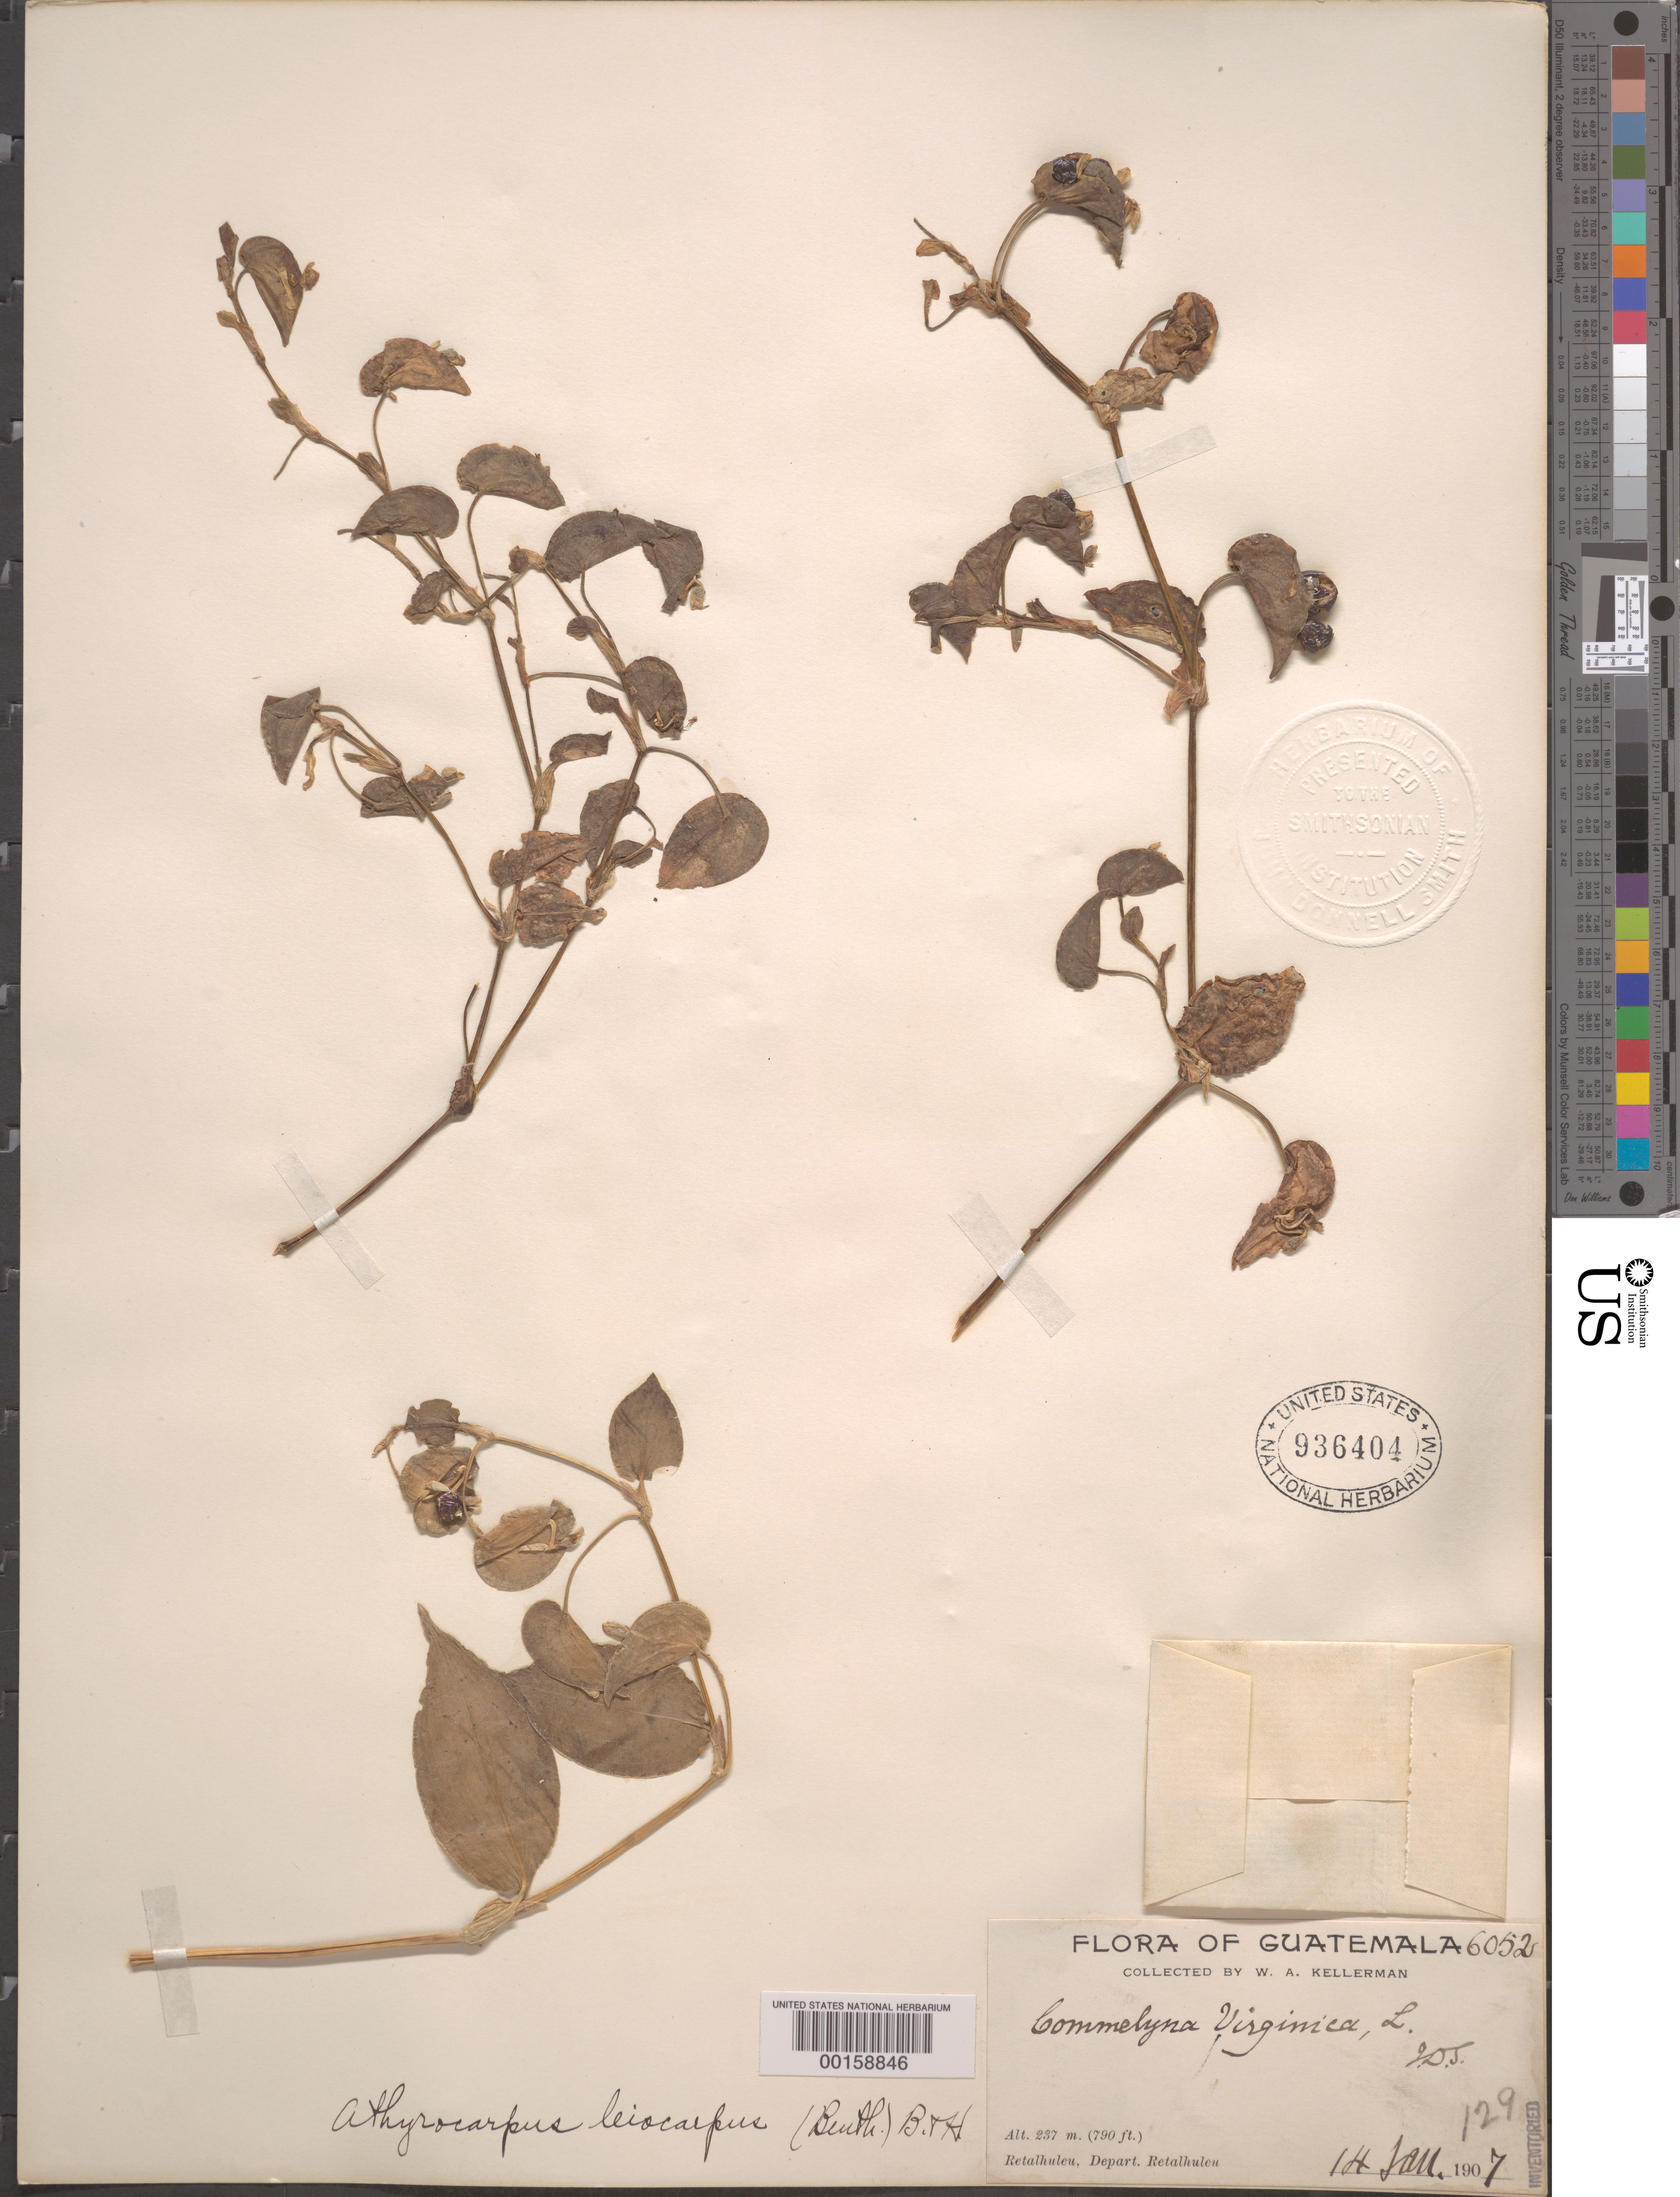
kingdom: Plantae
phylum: Tracheophyta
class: Liliopsida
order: Commelinales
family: Commelinaceae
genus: Commelina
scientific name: Commelina leiocarpa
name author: Benth.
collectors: W. A. Kellerman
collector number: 6052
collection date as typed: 14 Jan 1907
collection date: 1907-01-14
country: Guatemala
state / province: Retalhuleu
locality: Retalhuleu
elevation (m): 237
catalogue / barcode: US 936404